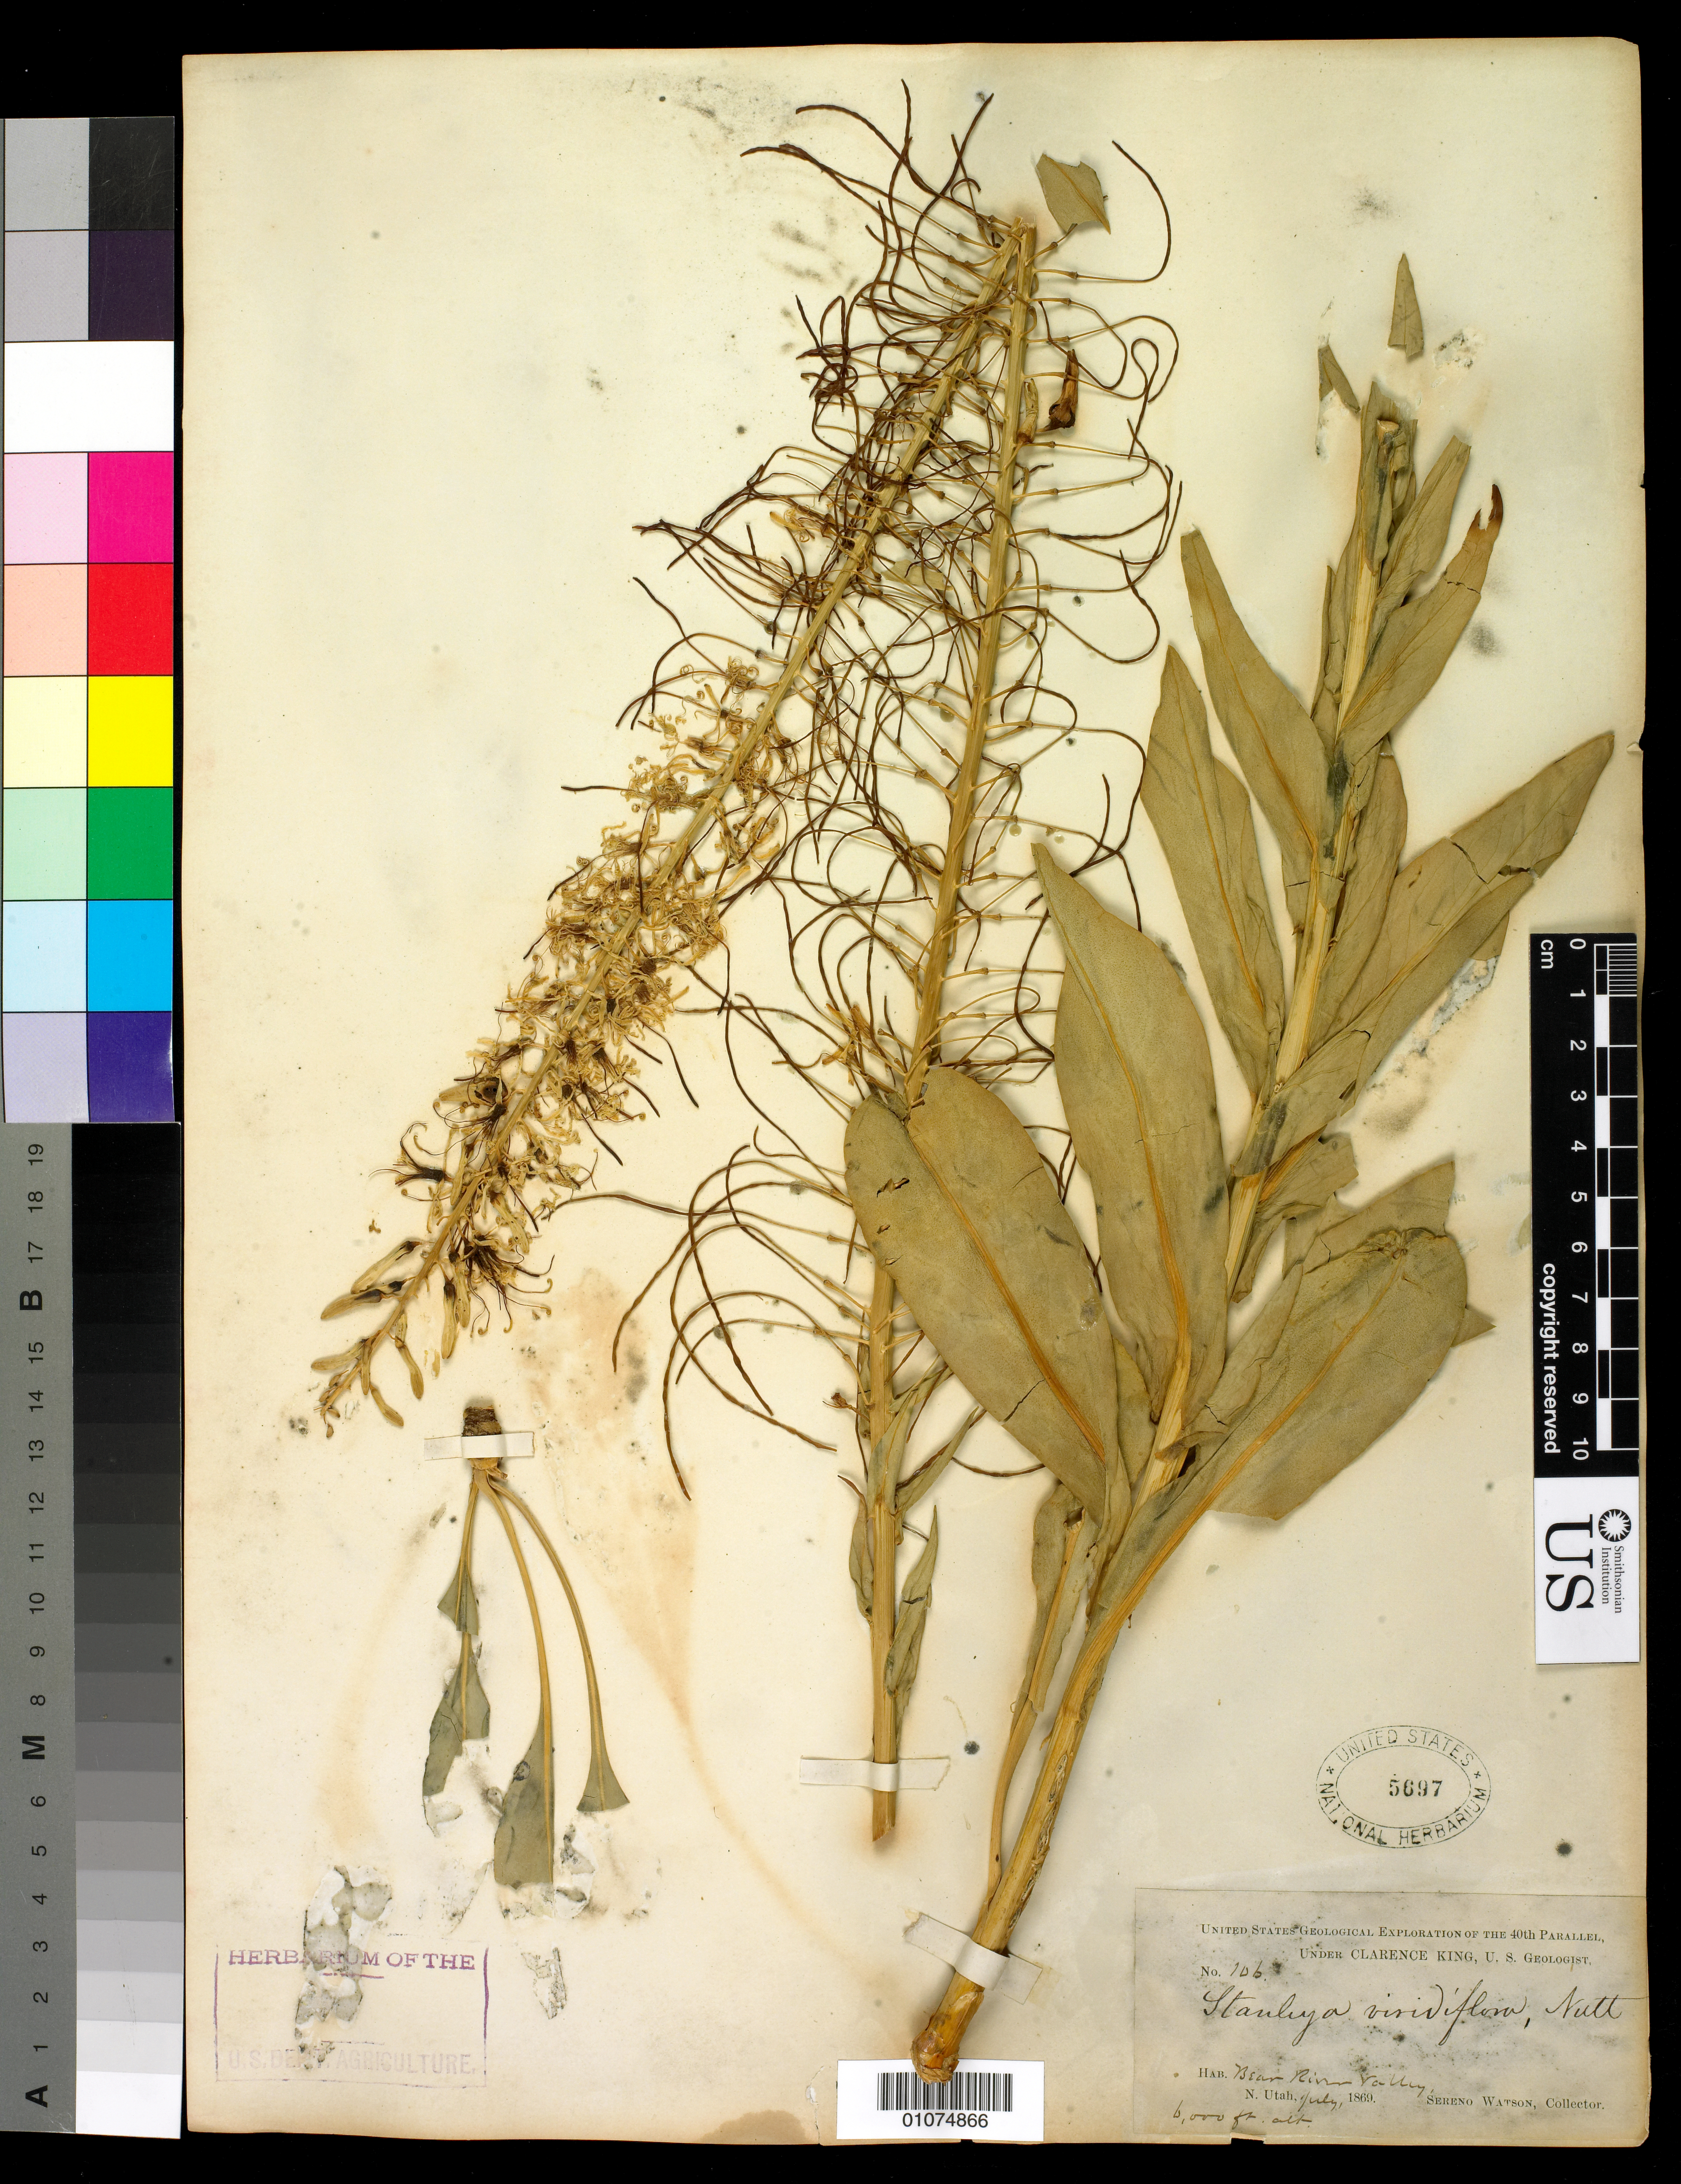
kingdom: Plantae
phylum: Tracheophyta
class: Magnoliopsida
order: Brassicales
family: Brassicaceae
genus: Stanleya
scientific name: Stanleya viridiflora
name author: Nutt.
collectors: S. Watson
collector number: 106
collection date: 1869-07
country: United States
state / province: Utah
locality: Bear River Valley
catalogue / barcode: US 5697